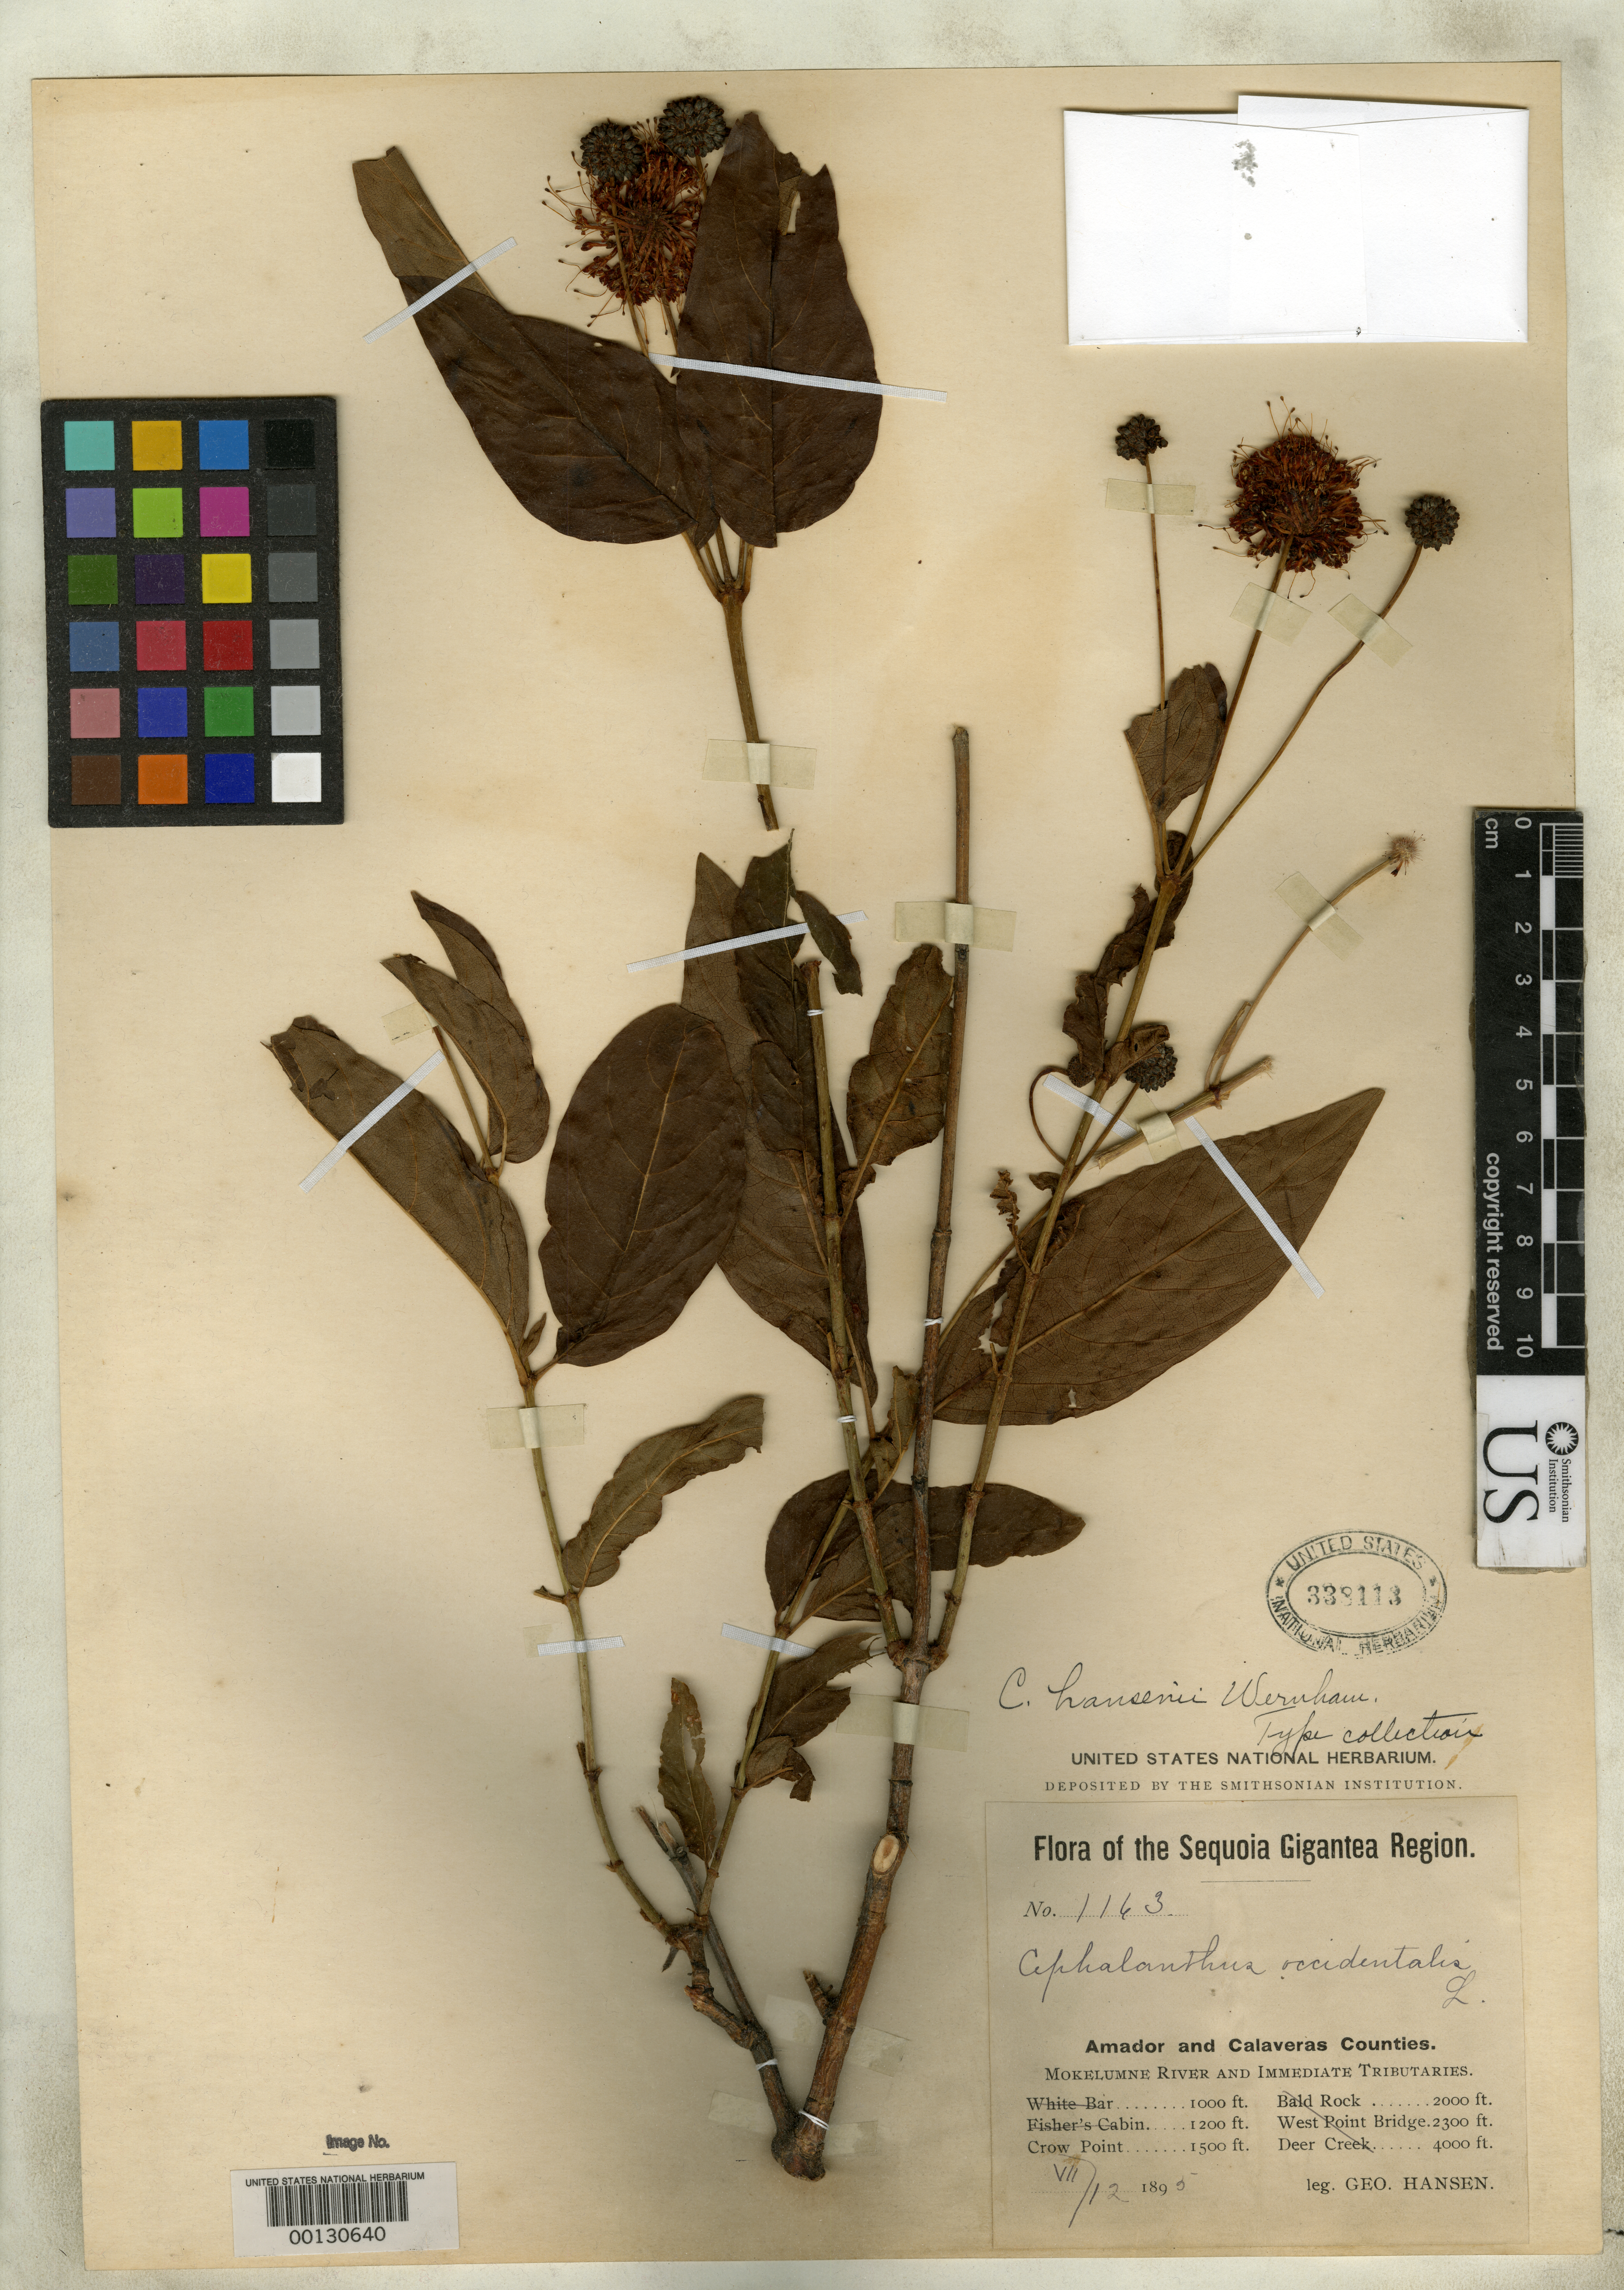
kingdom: Plantae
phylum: Tracheophyta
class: Magnoliopsida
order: Gentianales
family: Rubiaceae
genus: Cephalanthus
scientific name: Cephalanthus hansenii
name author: Wernham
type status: Isosyntype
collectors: G. Hansen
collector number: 1163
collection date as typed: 12 Jul 1895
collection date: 1895-07-12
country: United States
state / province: California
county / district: Amador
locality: Crow Point.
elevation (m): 1500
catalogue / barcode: US 338113